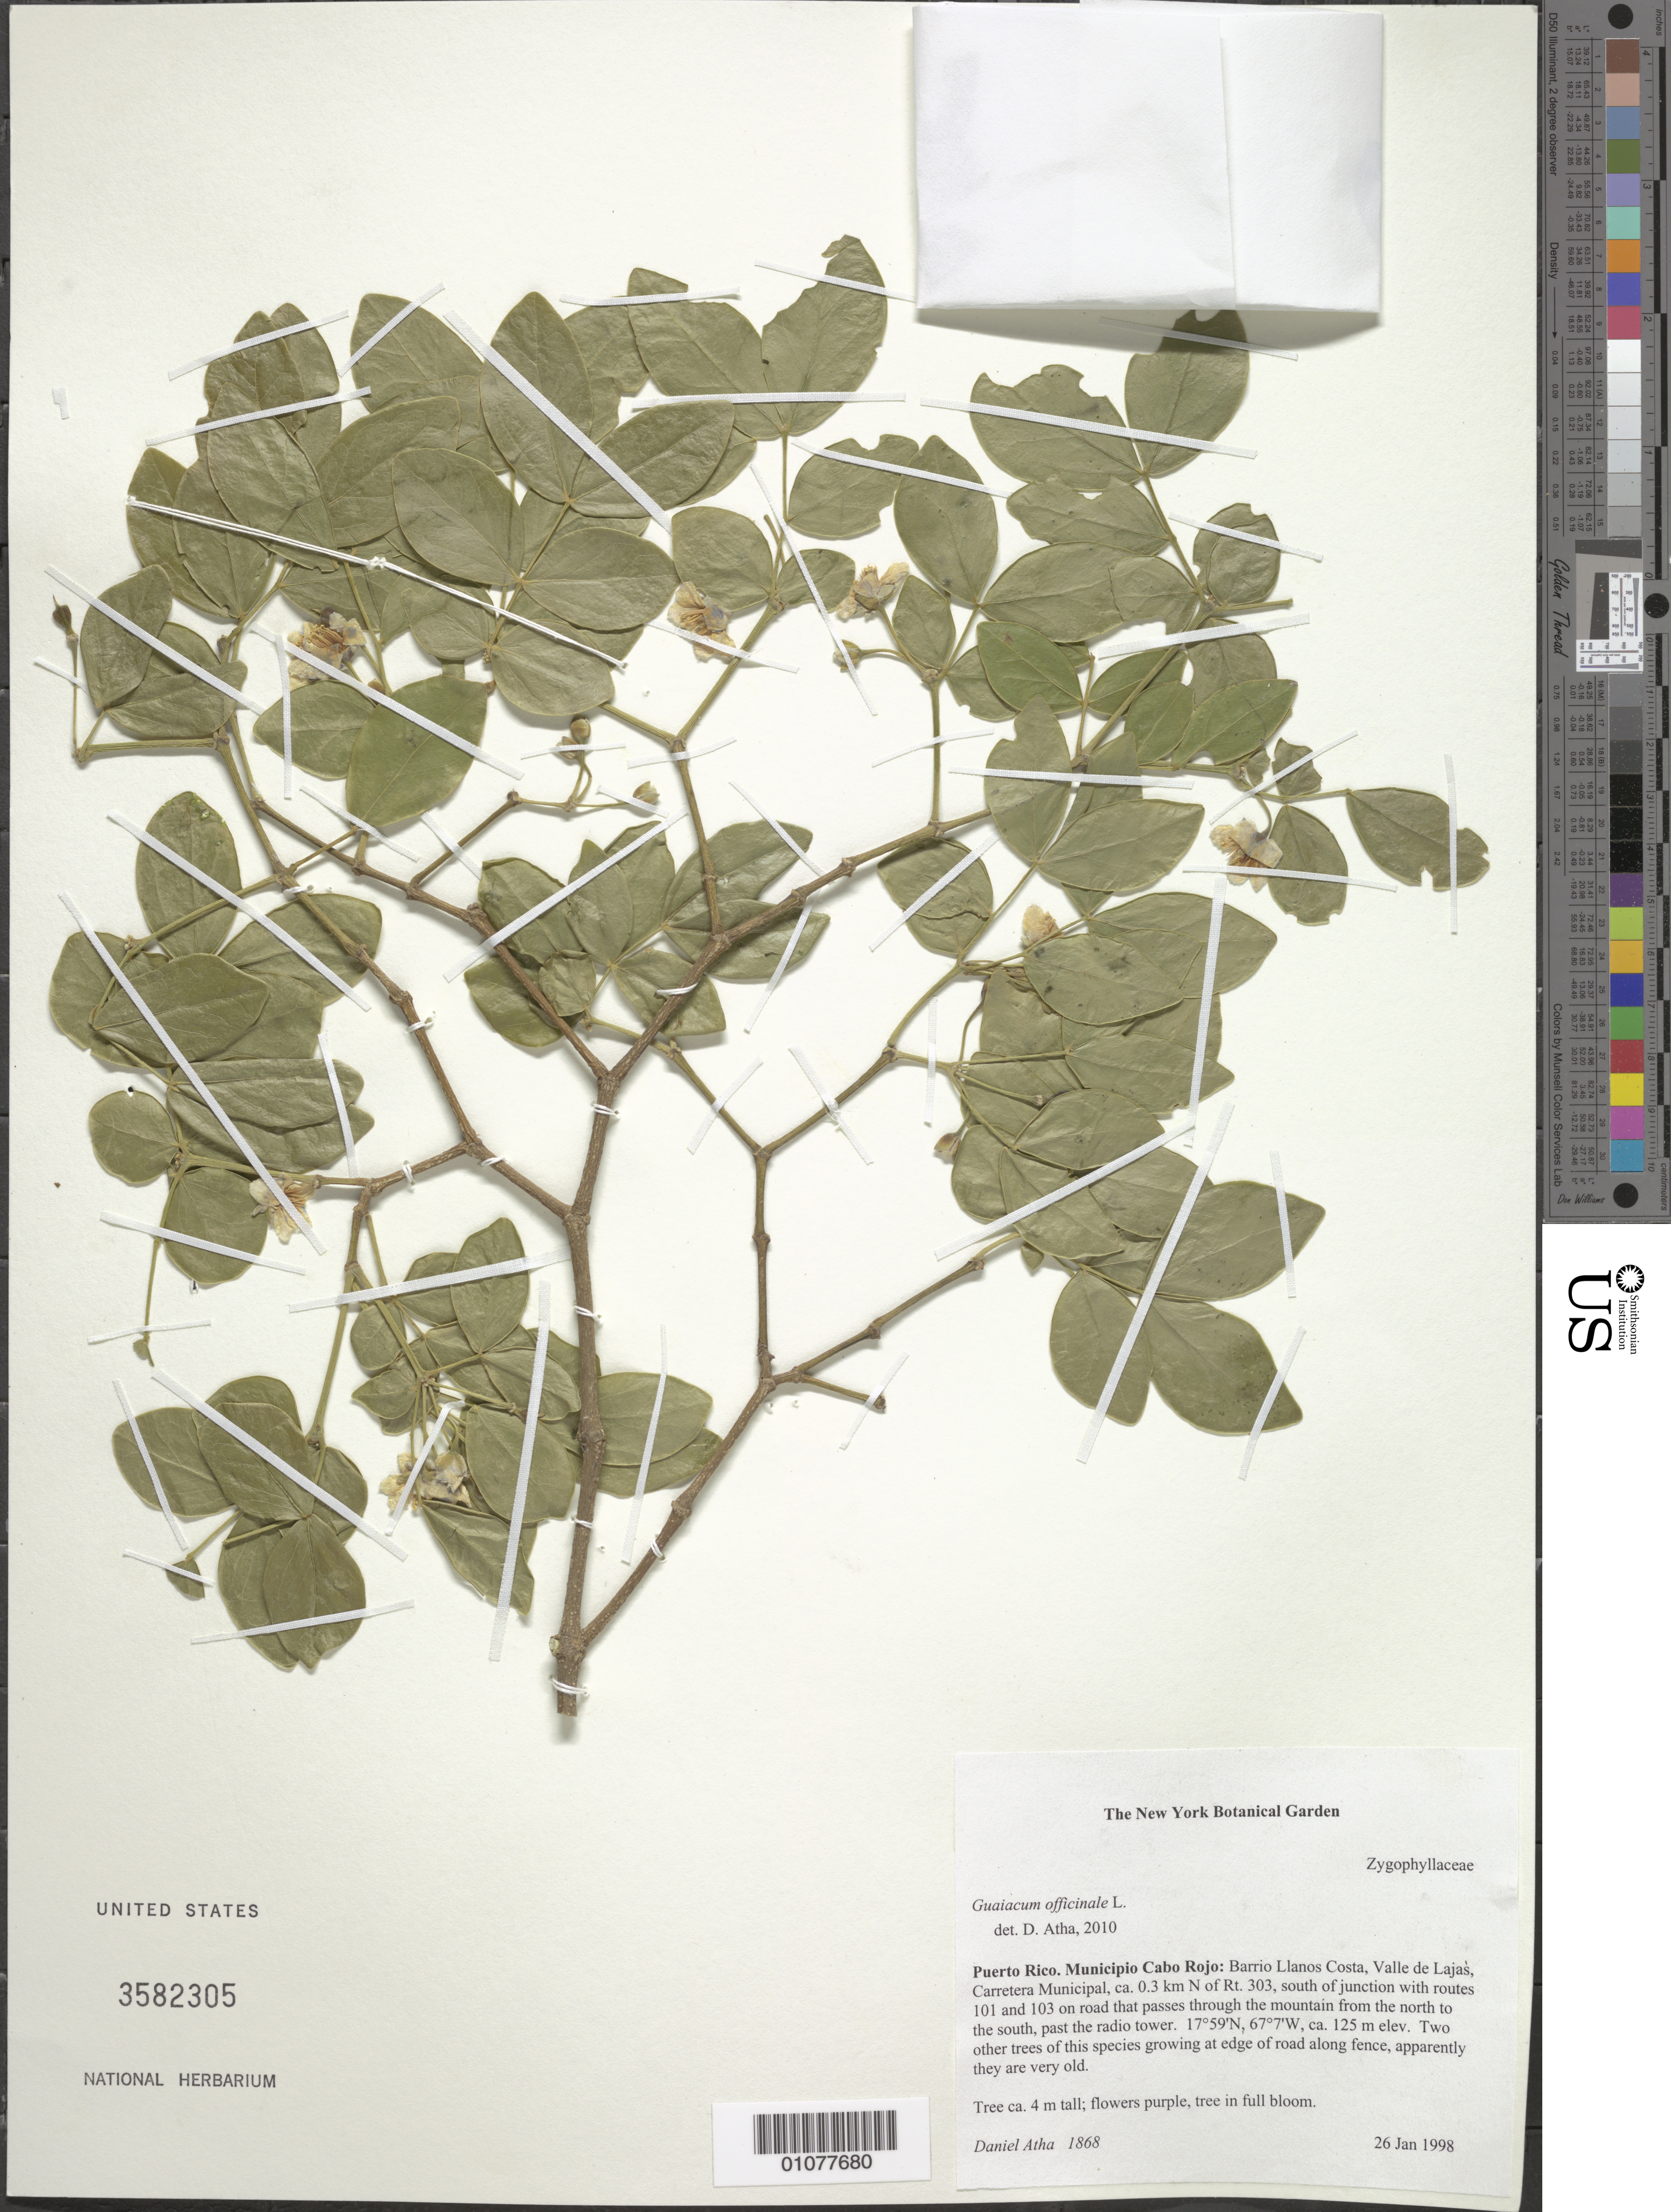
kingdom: Plantae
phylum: Tracheophyta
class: Magnoliopsida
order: Zygophyllales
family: Zygophyllaceae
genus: Guaiacum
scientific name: Guaiacum officinale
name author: L.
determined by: Atha, D.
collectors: D. Atha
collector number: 1868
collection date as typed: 26 Jan 1998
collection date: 1998-01-26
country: Puerto Rico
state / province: Cabo Rojo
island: Puerto Rico I.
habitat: Two other trees of this species growing at edge of road along fence, apparently they are very old.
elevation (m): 125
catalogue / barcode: US 3582305